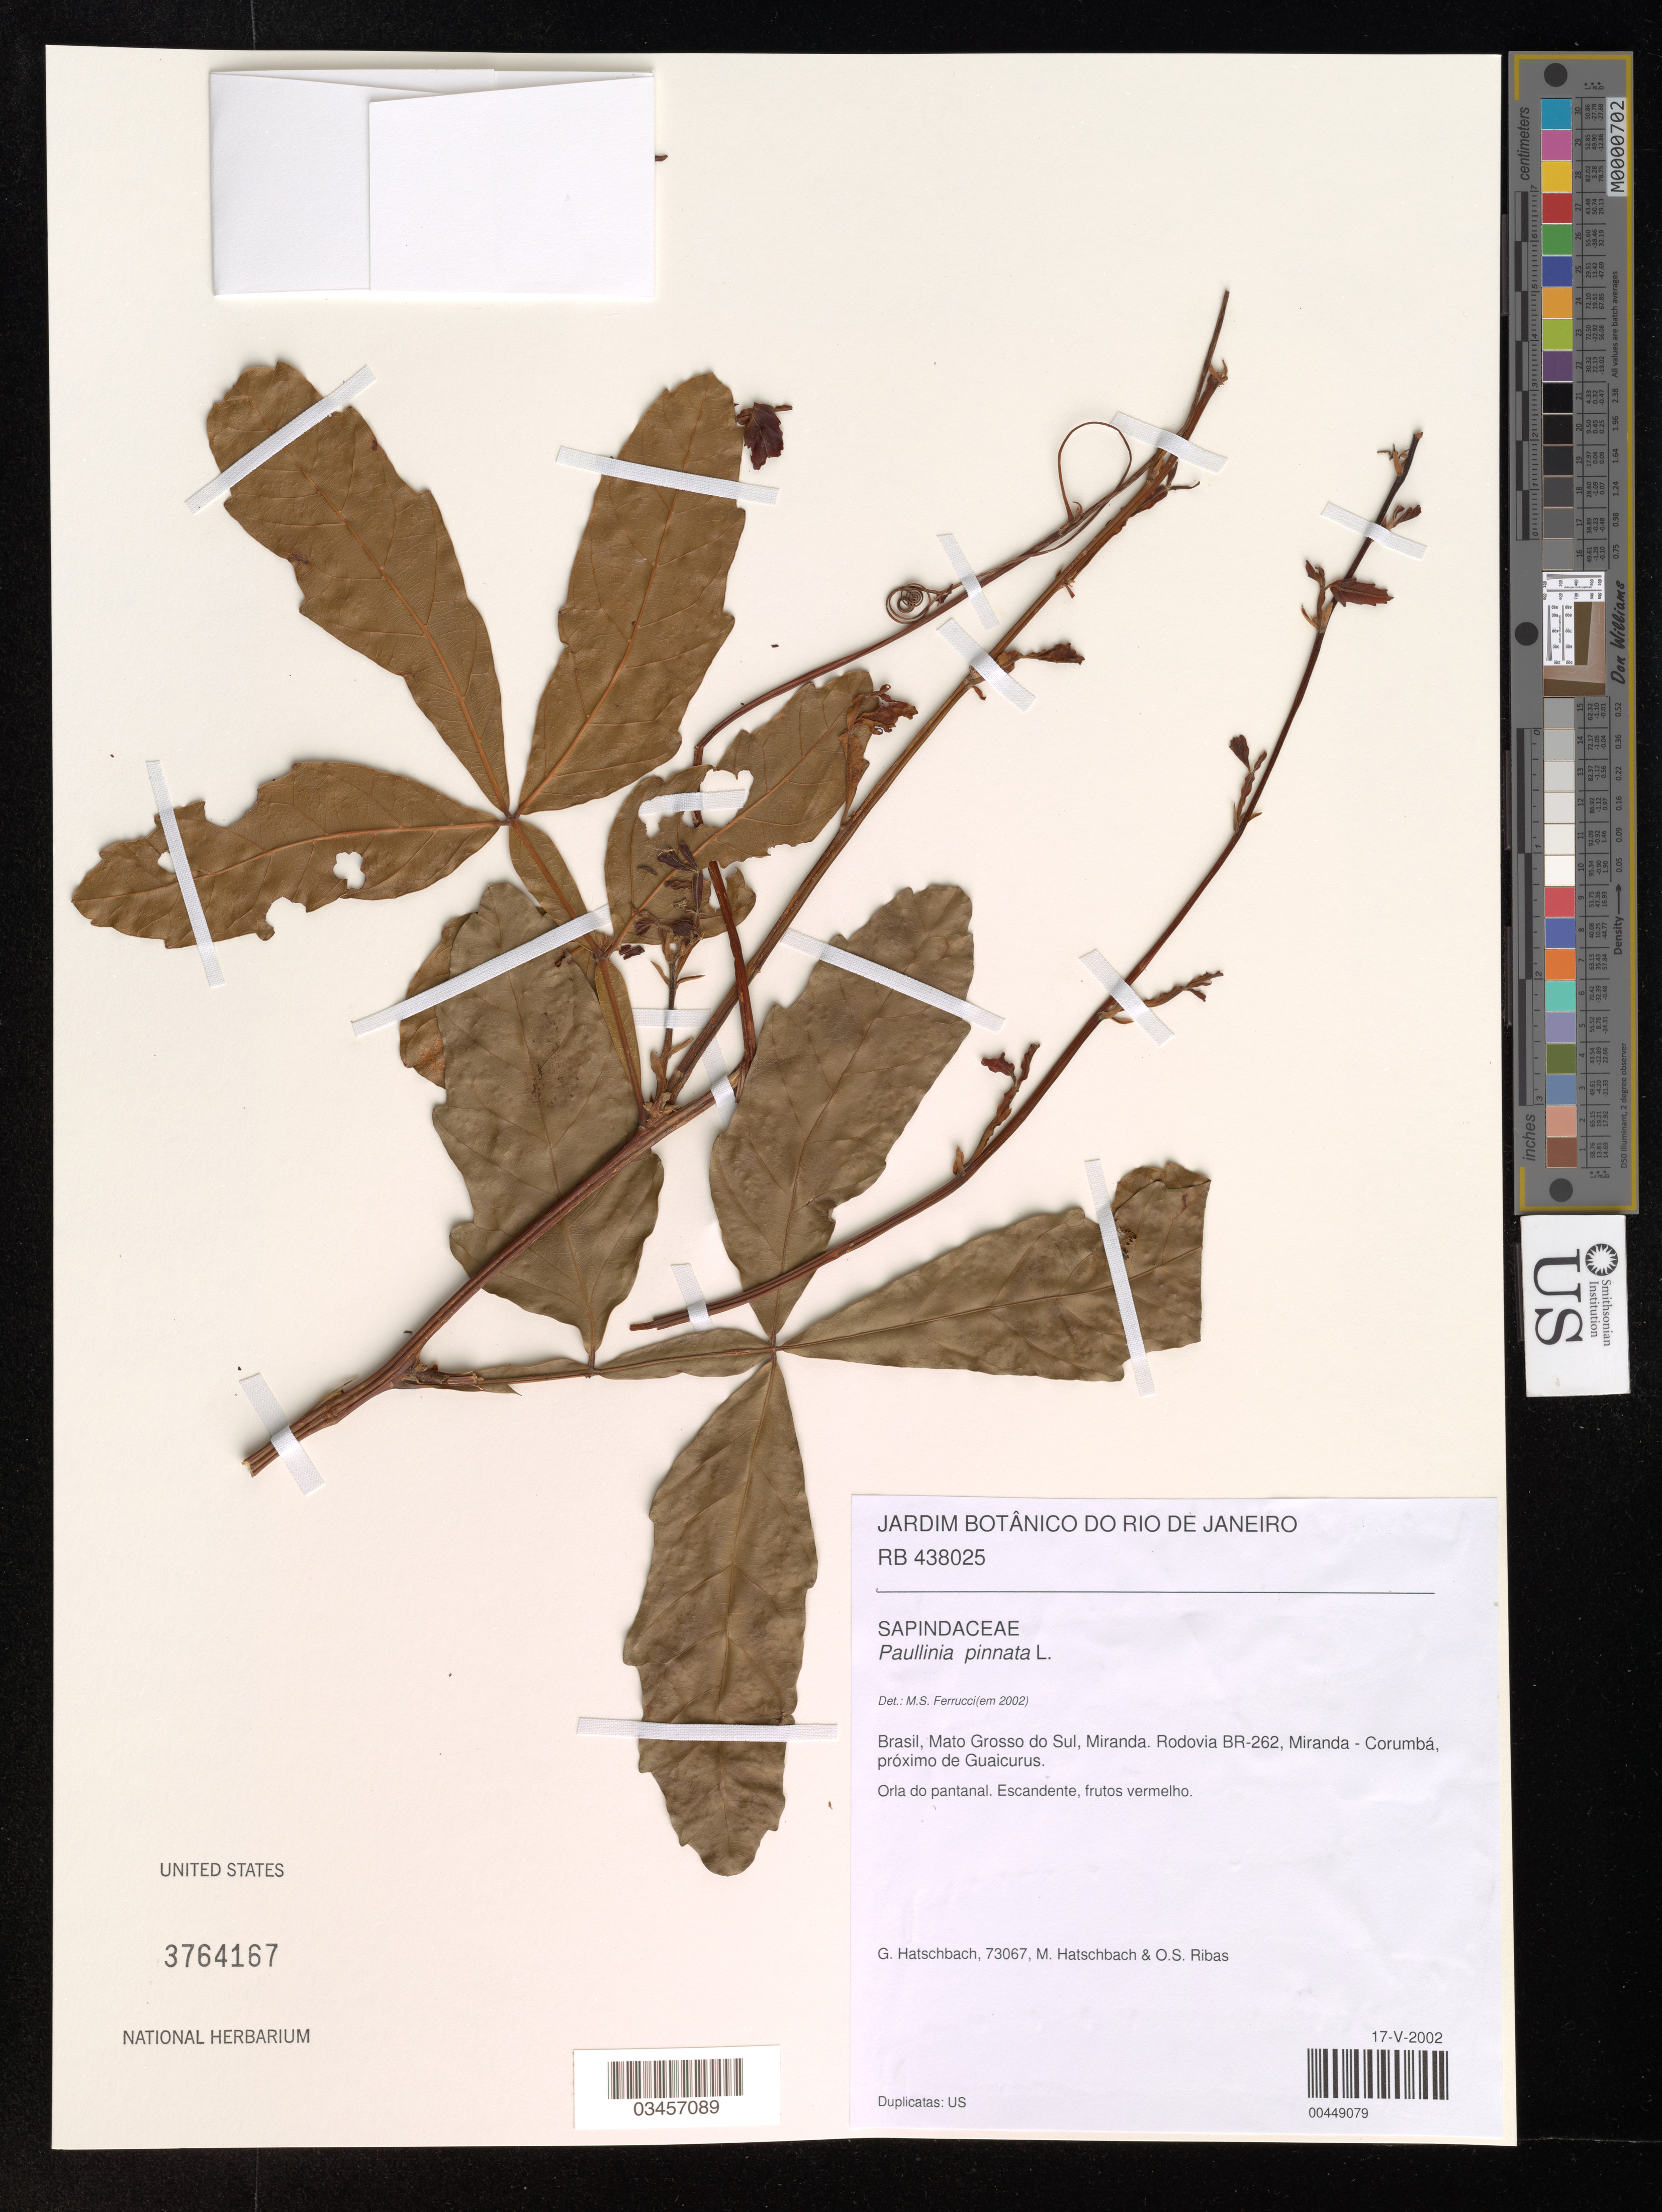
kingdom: Plantae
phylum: Tracheophyta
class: Magnoliopsida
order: Sapindales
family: Sapindaceae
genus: Paullinia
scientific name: Paullinia pinnata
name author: L.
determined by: Ferrucci, María S.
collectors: H. Hatschbach, M. M. Hatschbach & O. S. Ribas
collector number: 73067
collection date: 2002-05-17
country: Brazil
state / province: Mato Grosso do Sul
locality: Miranda. Rodovia BR-262, Miranda - Corumbá, próximo de Guaicurus.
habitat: Orla do pantanal.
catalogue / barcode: US 3764167